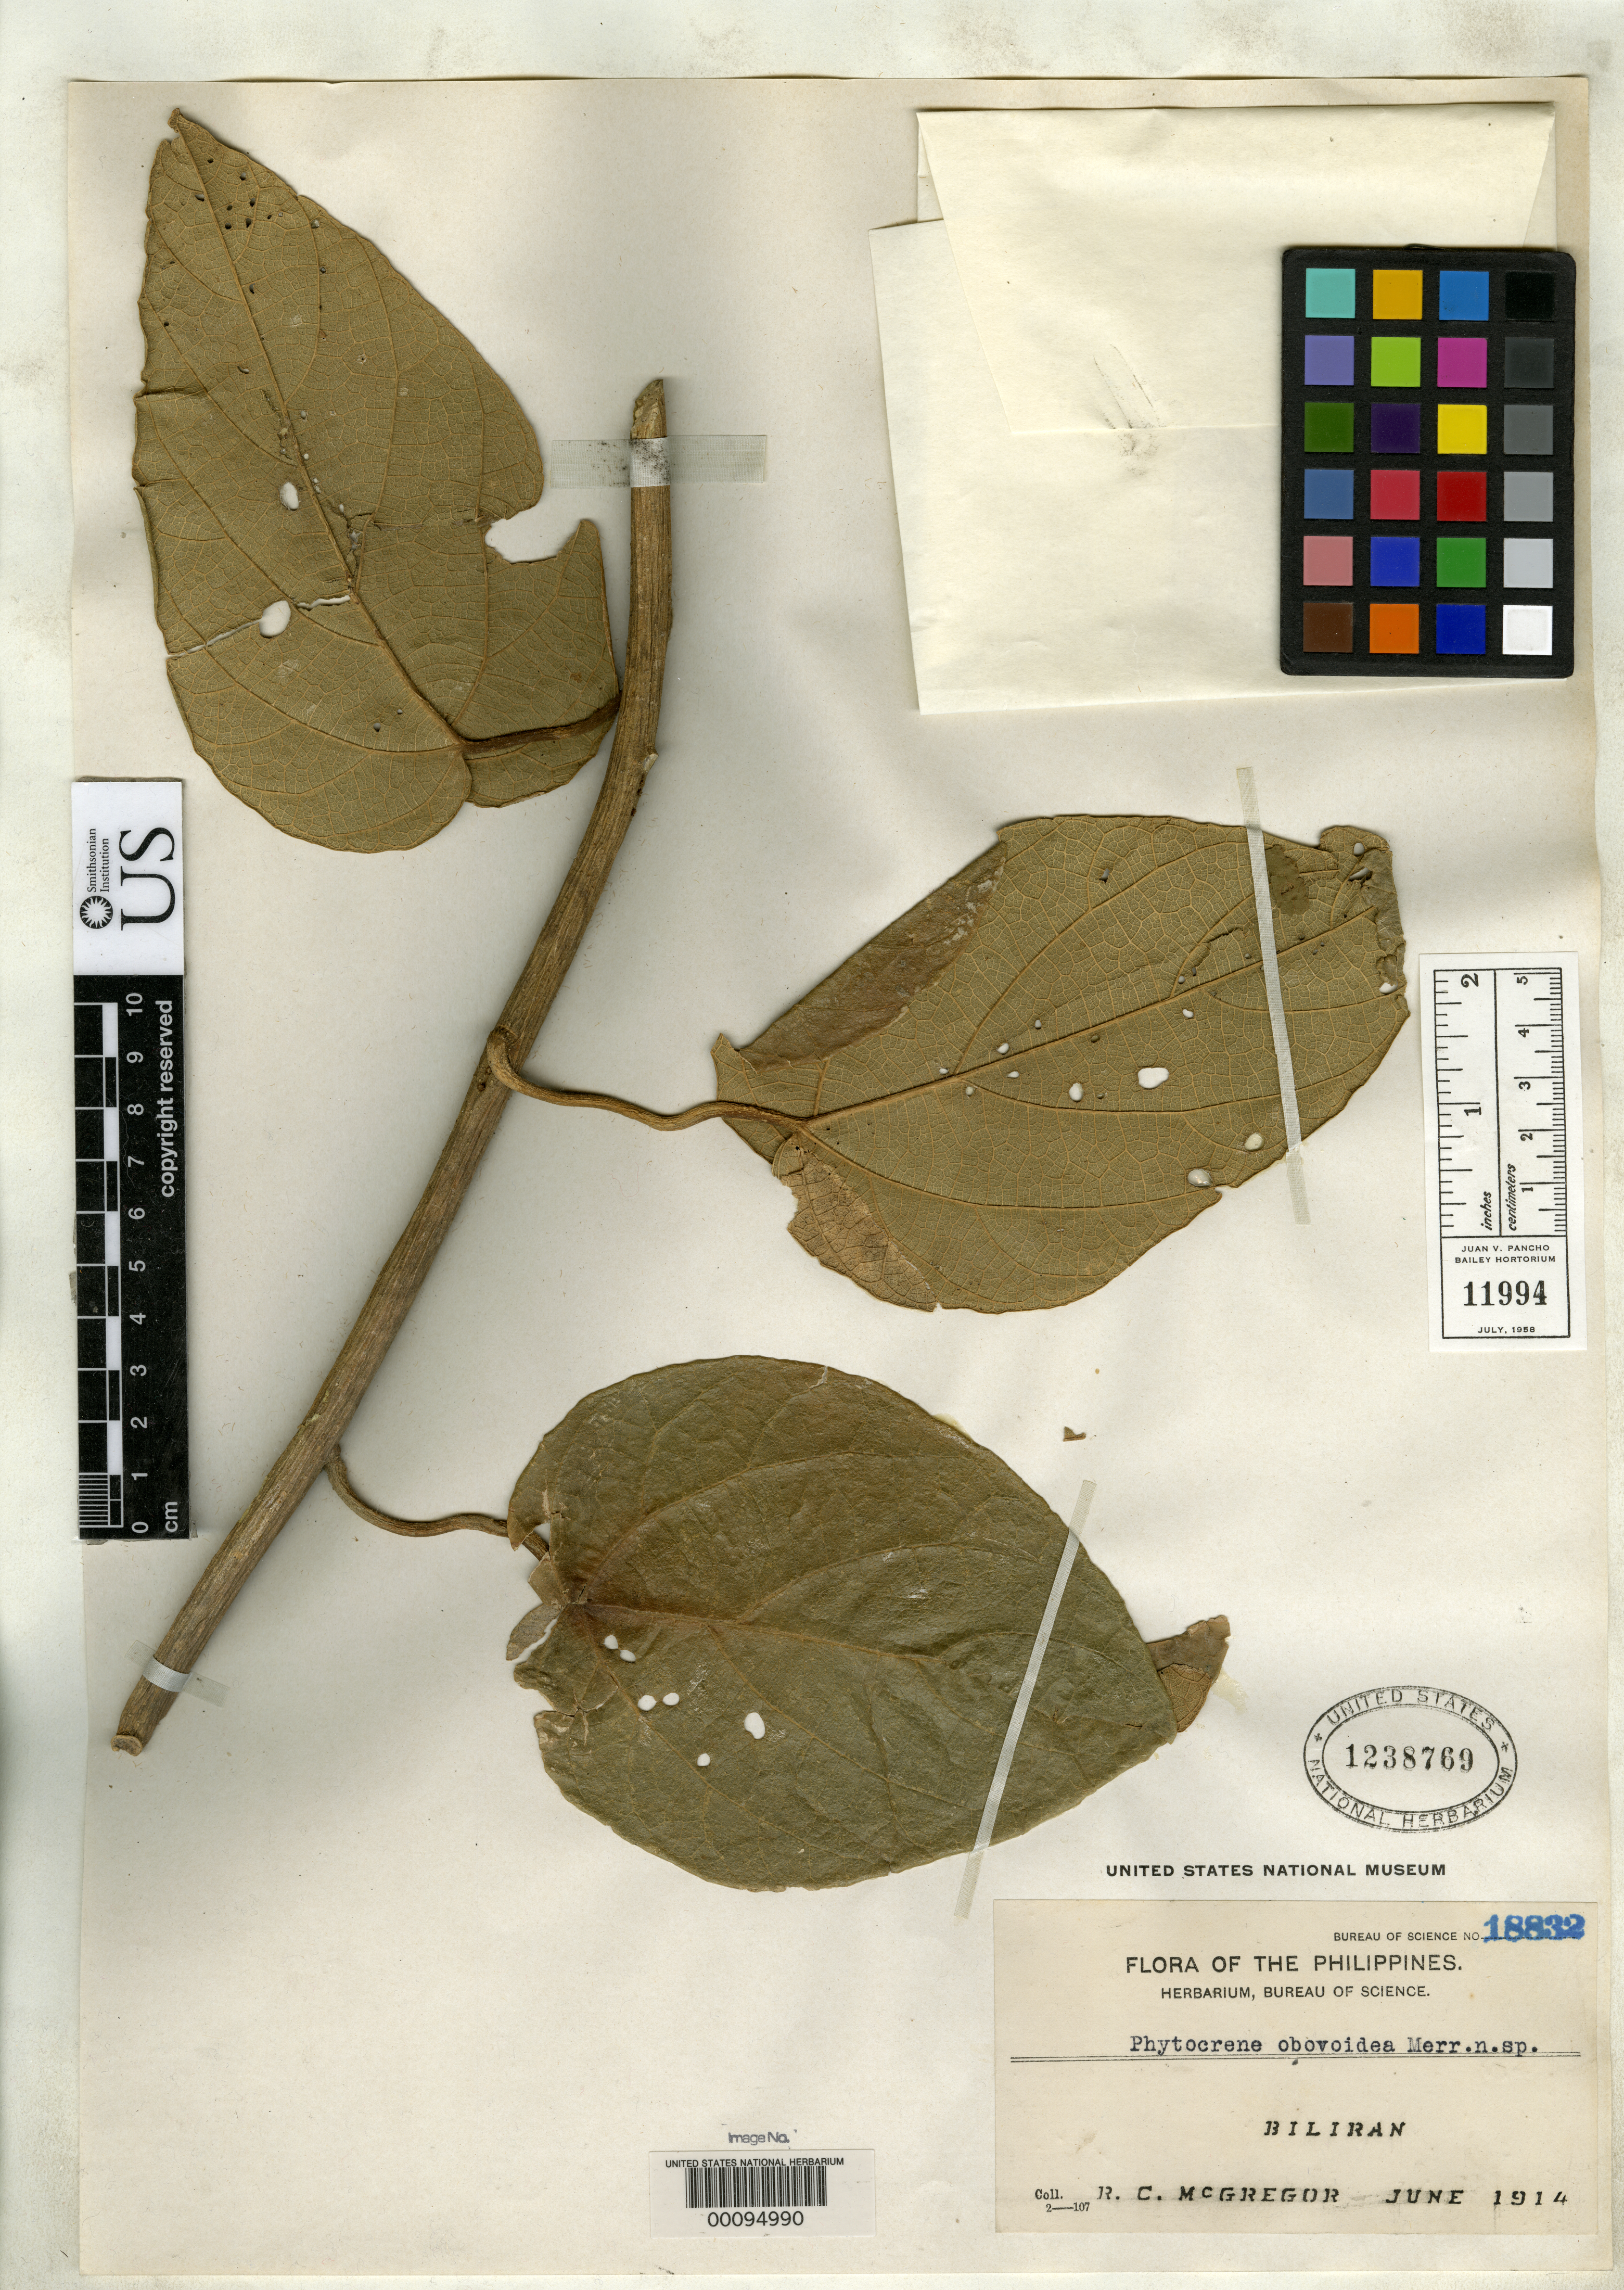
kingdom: Plantae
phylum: Tracheophyta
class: Magnoliopsida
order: Icacinales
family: Icacinaceae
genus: Phytocrene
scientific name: Phytocrene obovoidea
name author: Merr.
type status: Isotype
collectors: R. C. McGregor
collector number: Bur. Sci. 18832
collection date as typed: Jun 1914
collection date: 1914-06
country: Philippines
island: Leyte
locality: Biliran.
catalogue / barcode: US 1238769